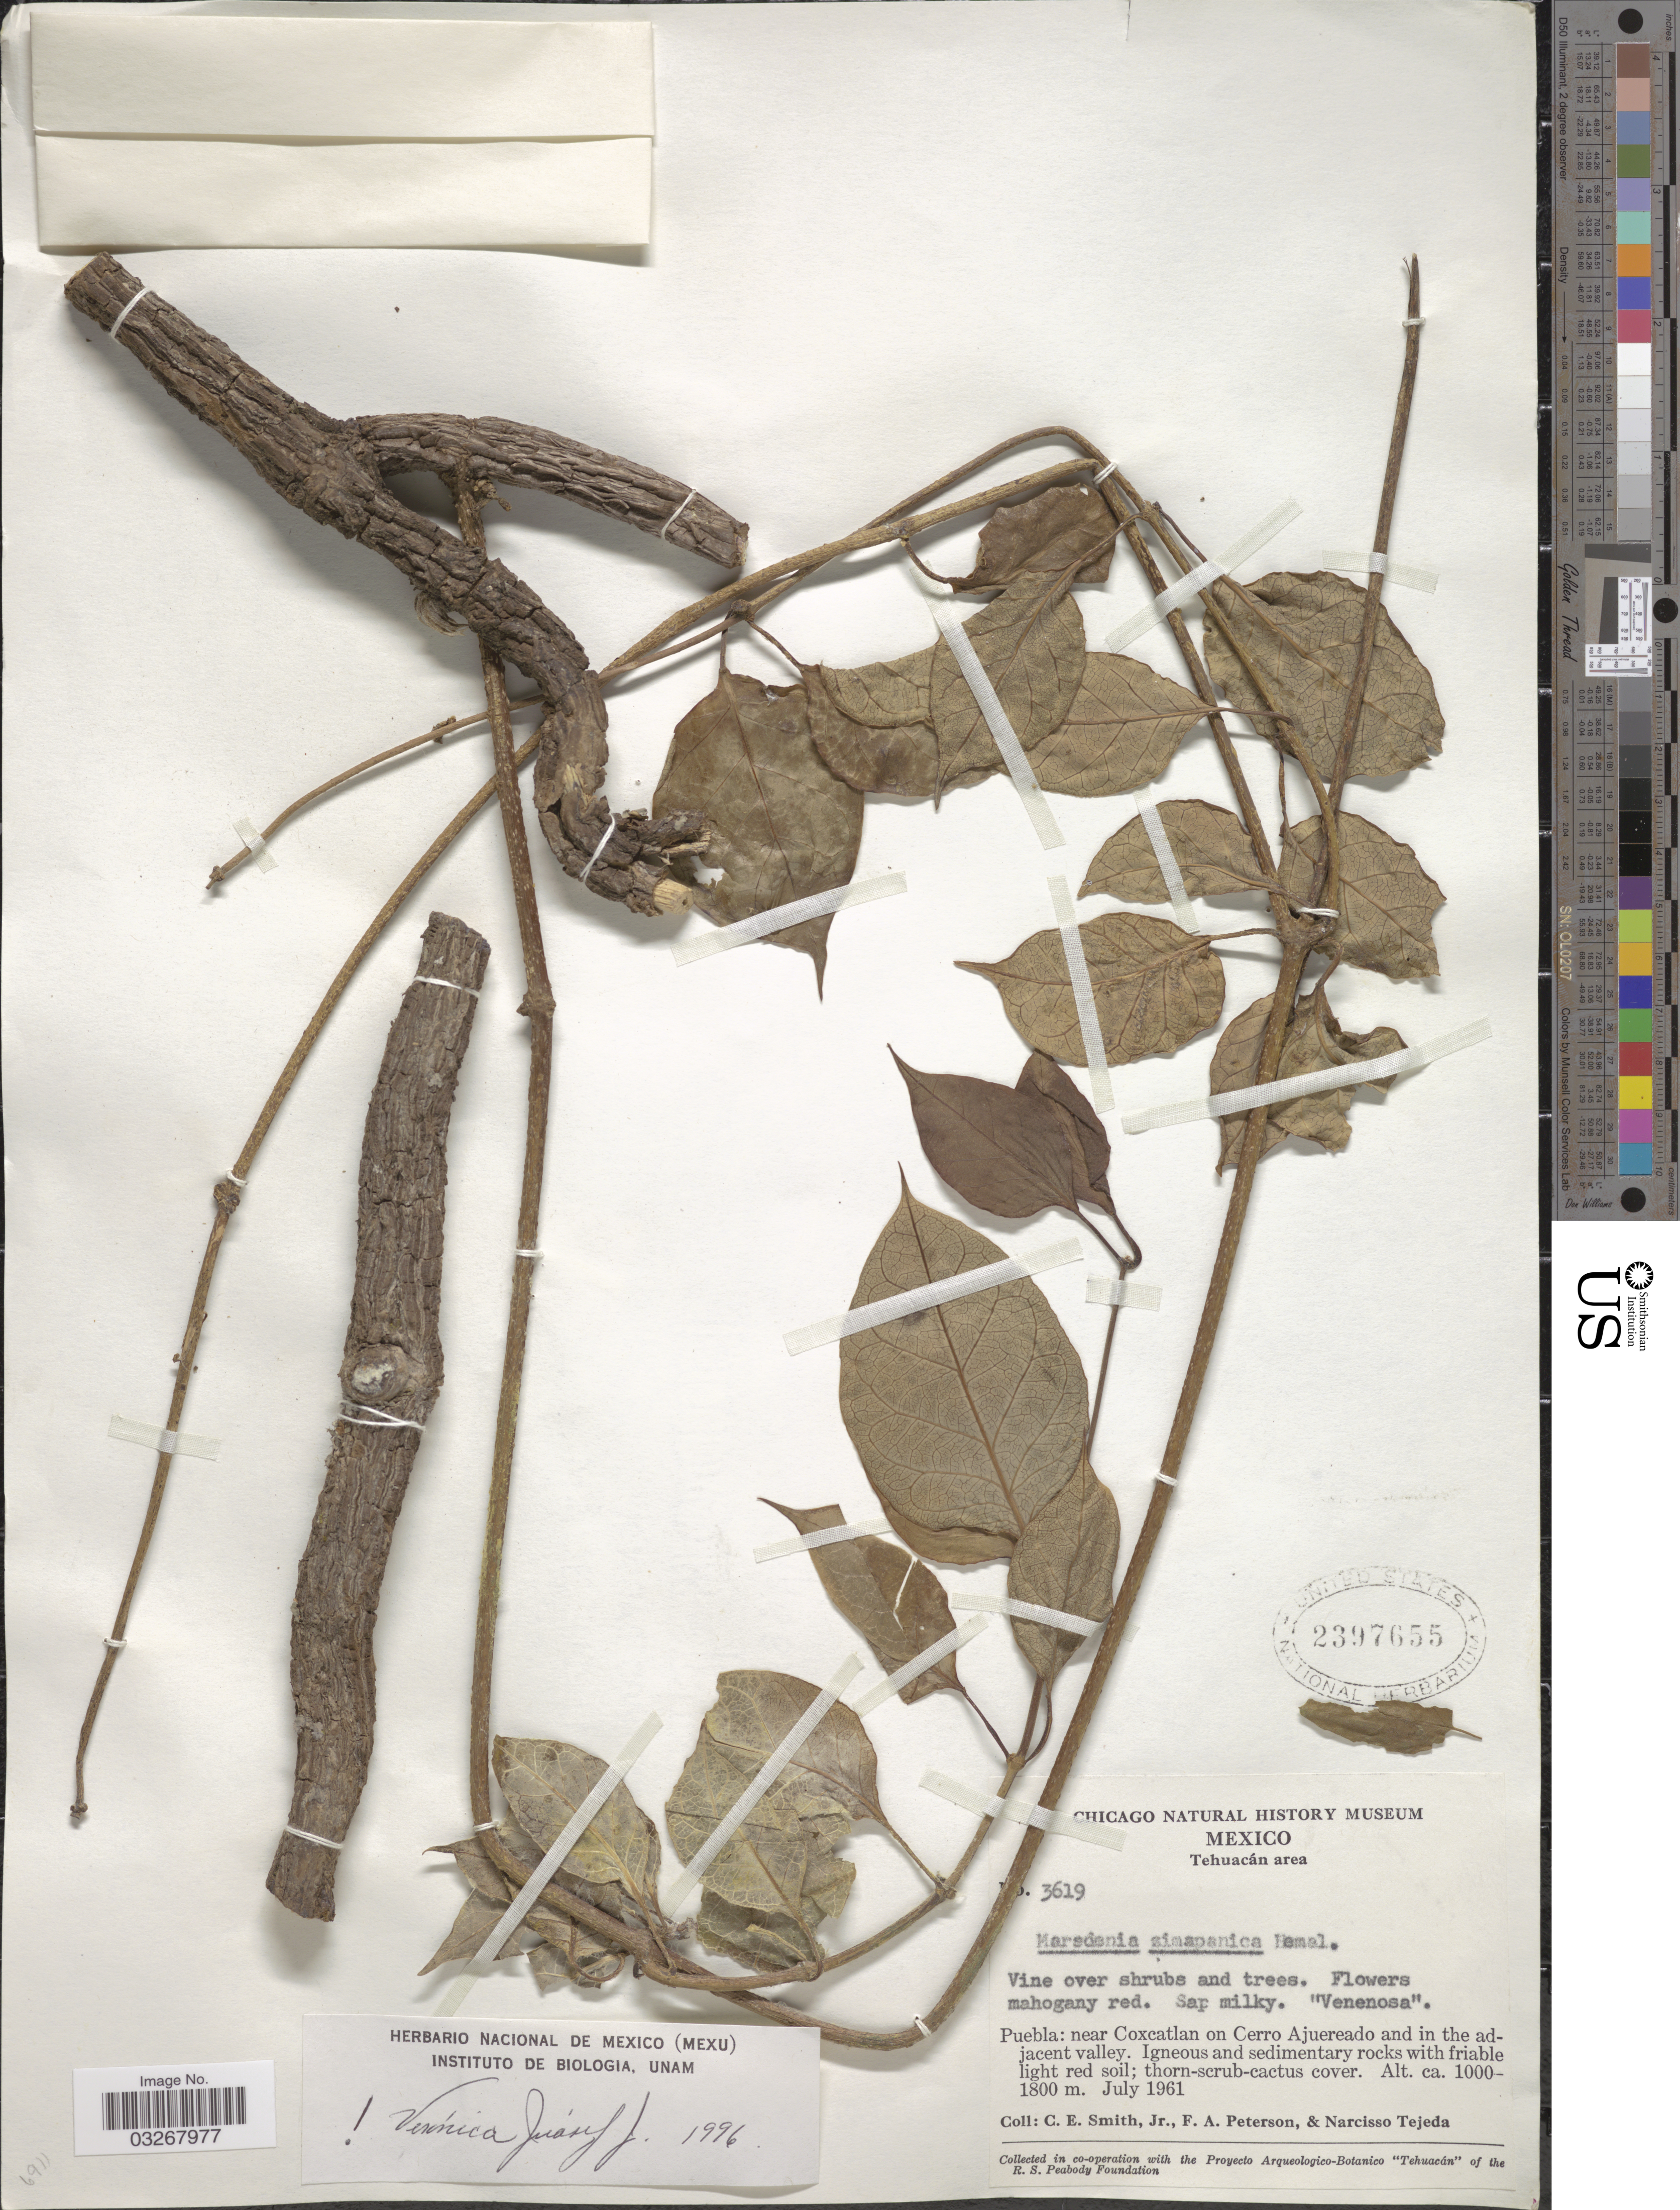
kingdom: Plantae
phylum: Tracheophyta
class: Magnoliopsida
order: Gentianales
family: Apocynaceae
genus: Marsdenia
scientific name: Marsdenia zimapanica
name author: Hemsl.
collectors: C. E. Smith Jr., F. A. Peterson & N. Tejeda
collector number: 3619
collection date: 1961-07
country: Mexico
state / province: Puebla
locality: Tehuacán area. Near Coxcatlan on Cerro Ajuereado and in the adjacent valley.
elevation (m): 1000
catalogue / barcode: US 2397655